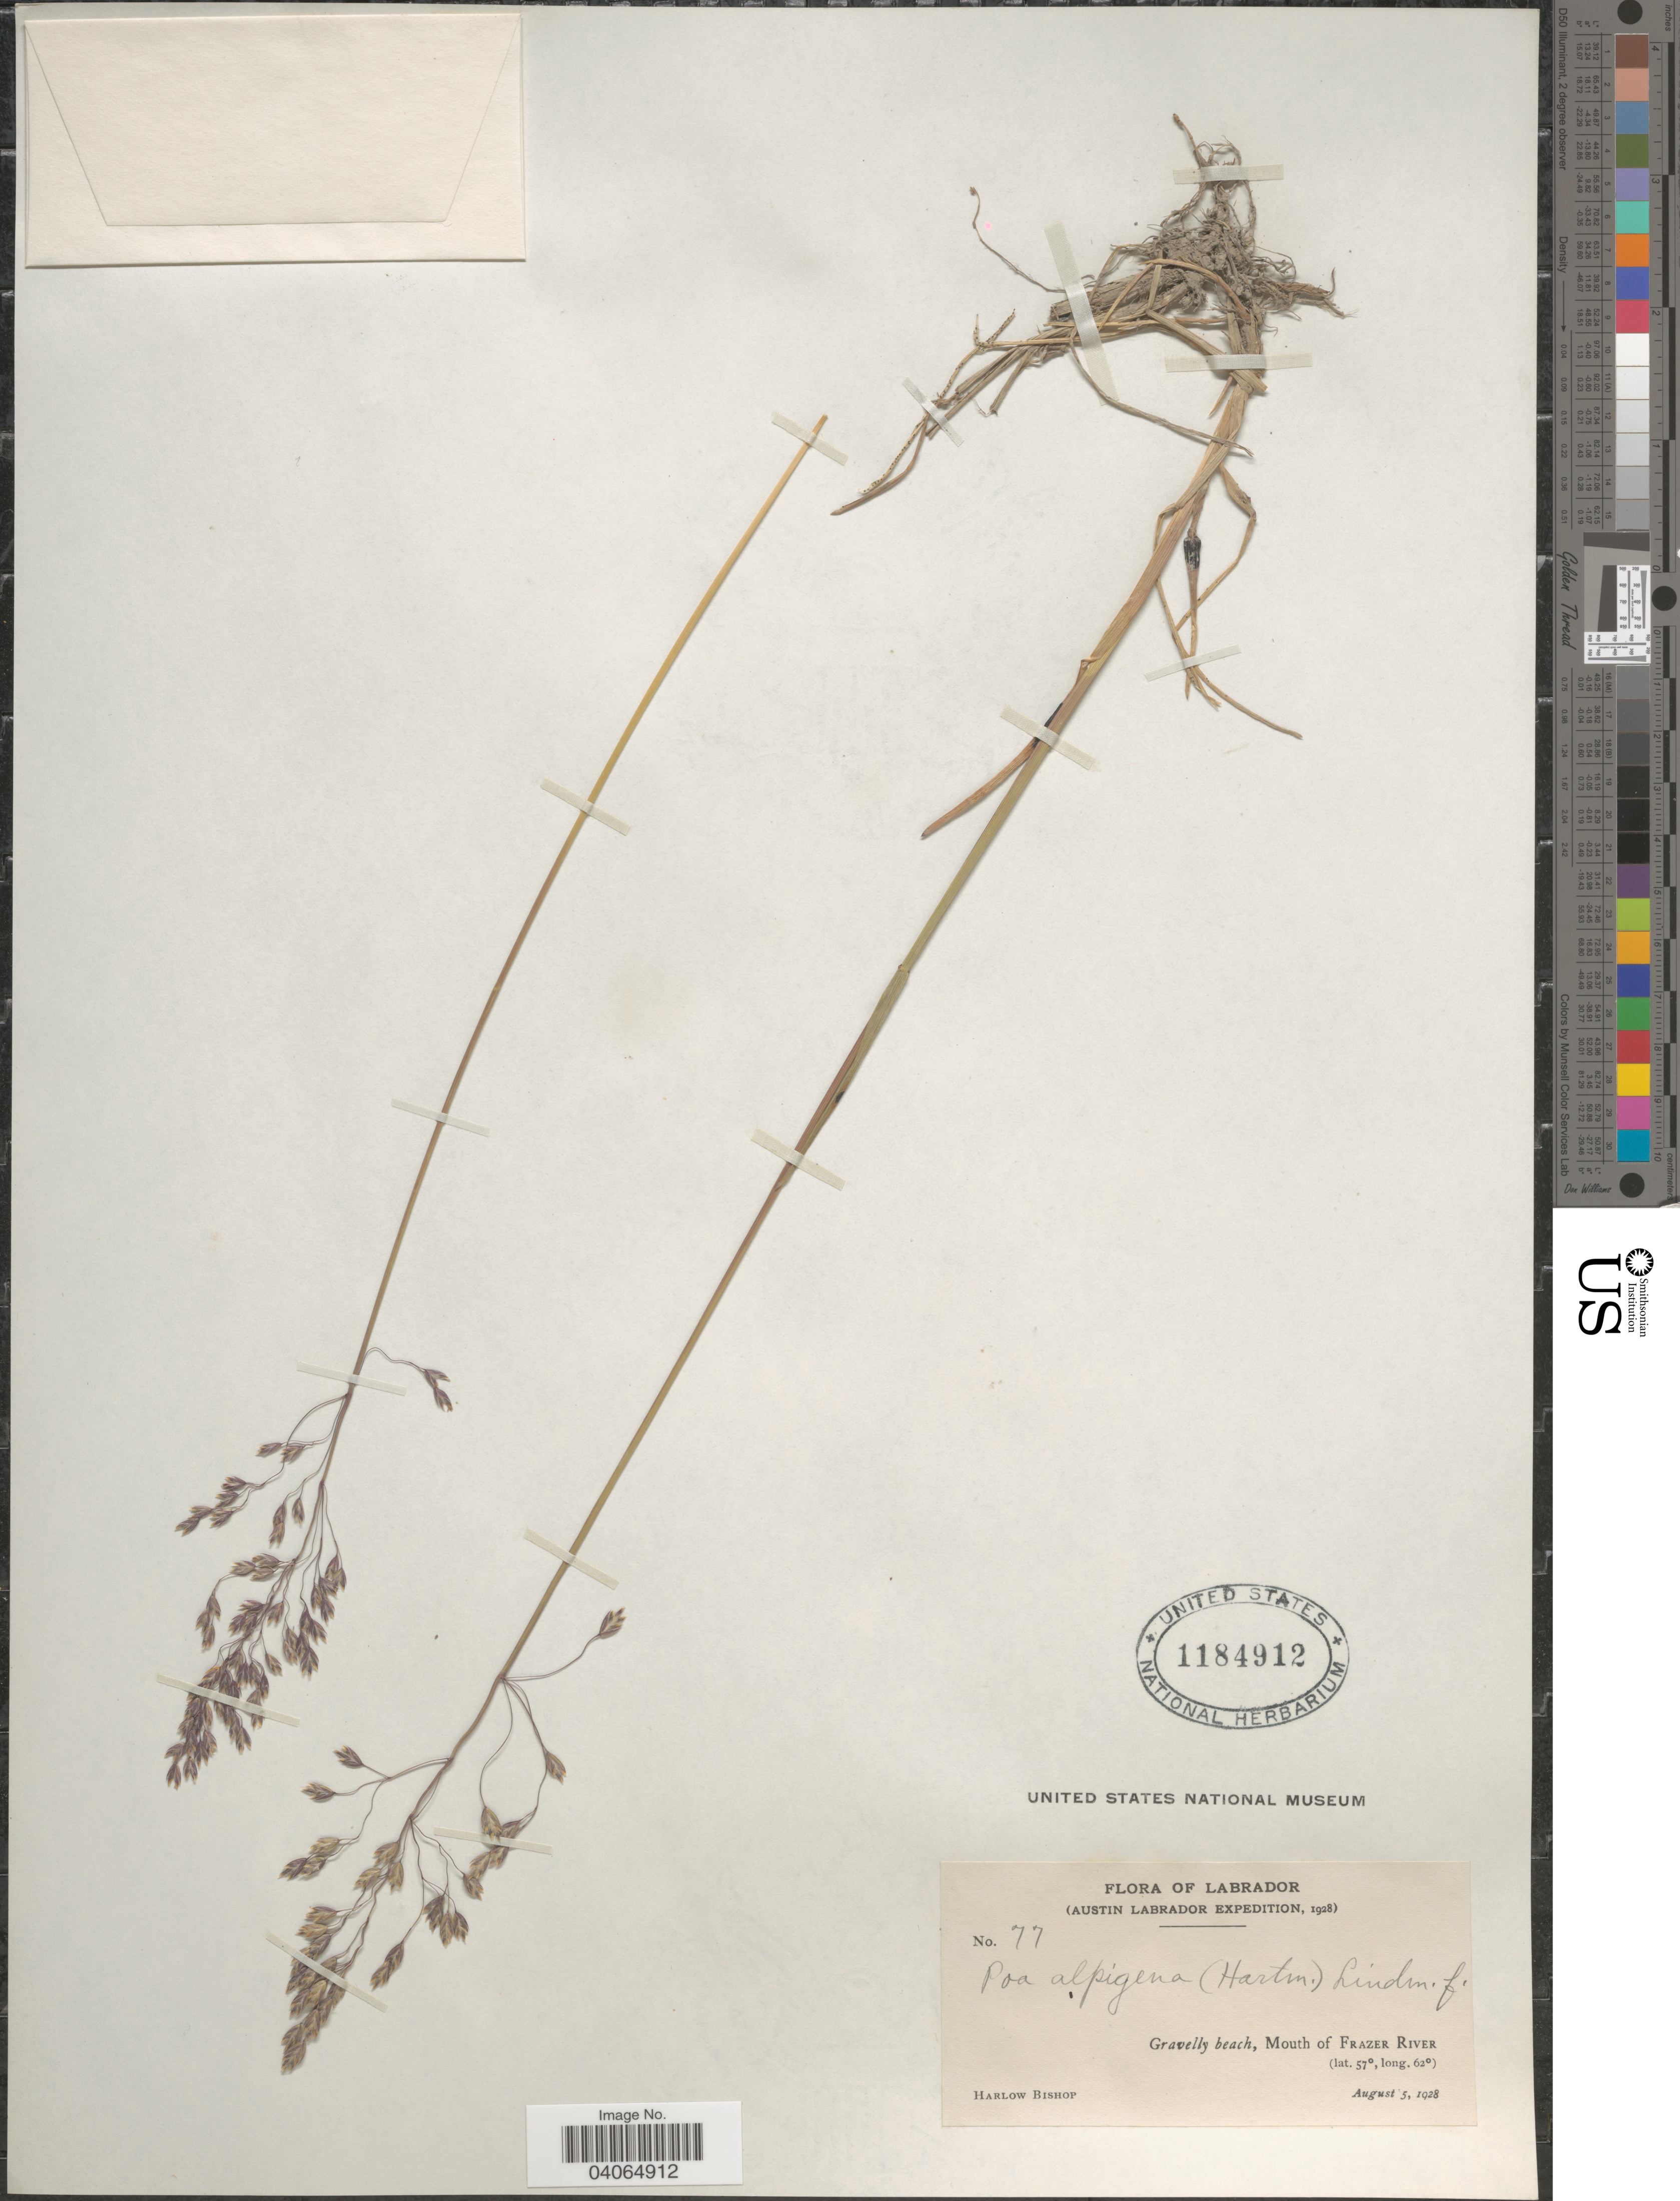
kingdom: Plantae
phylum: Tracheophyta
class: Liliopsida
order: Poales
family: Poaceae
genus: Poa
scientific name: Poa pratensis subsp. alpigena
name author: (Lindm.) Hiitonen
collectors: H. Bishop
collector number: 77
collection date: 1928-08-05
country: Canada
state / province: Newfoundland and Labrador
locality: Labrador. (Austin Labrador Expedition, 1928). Mouth of Frazer River.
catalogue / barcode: US 1184912